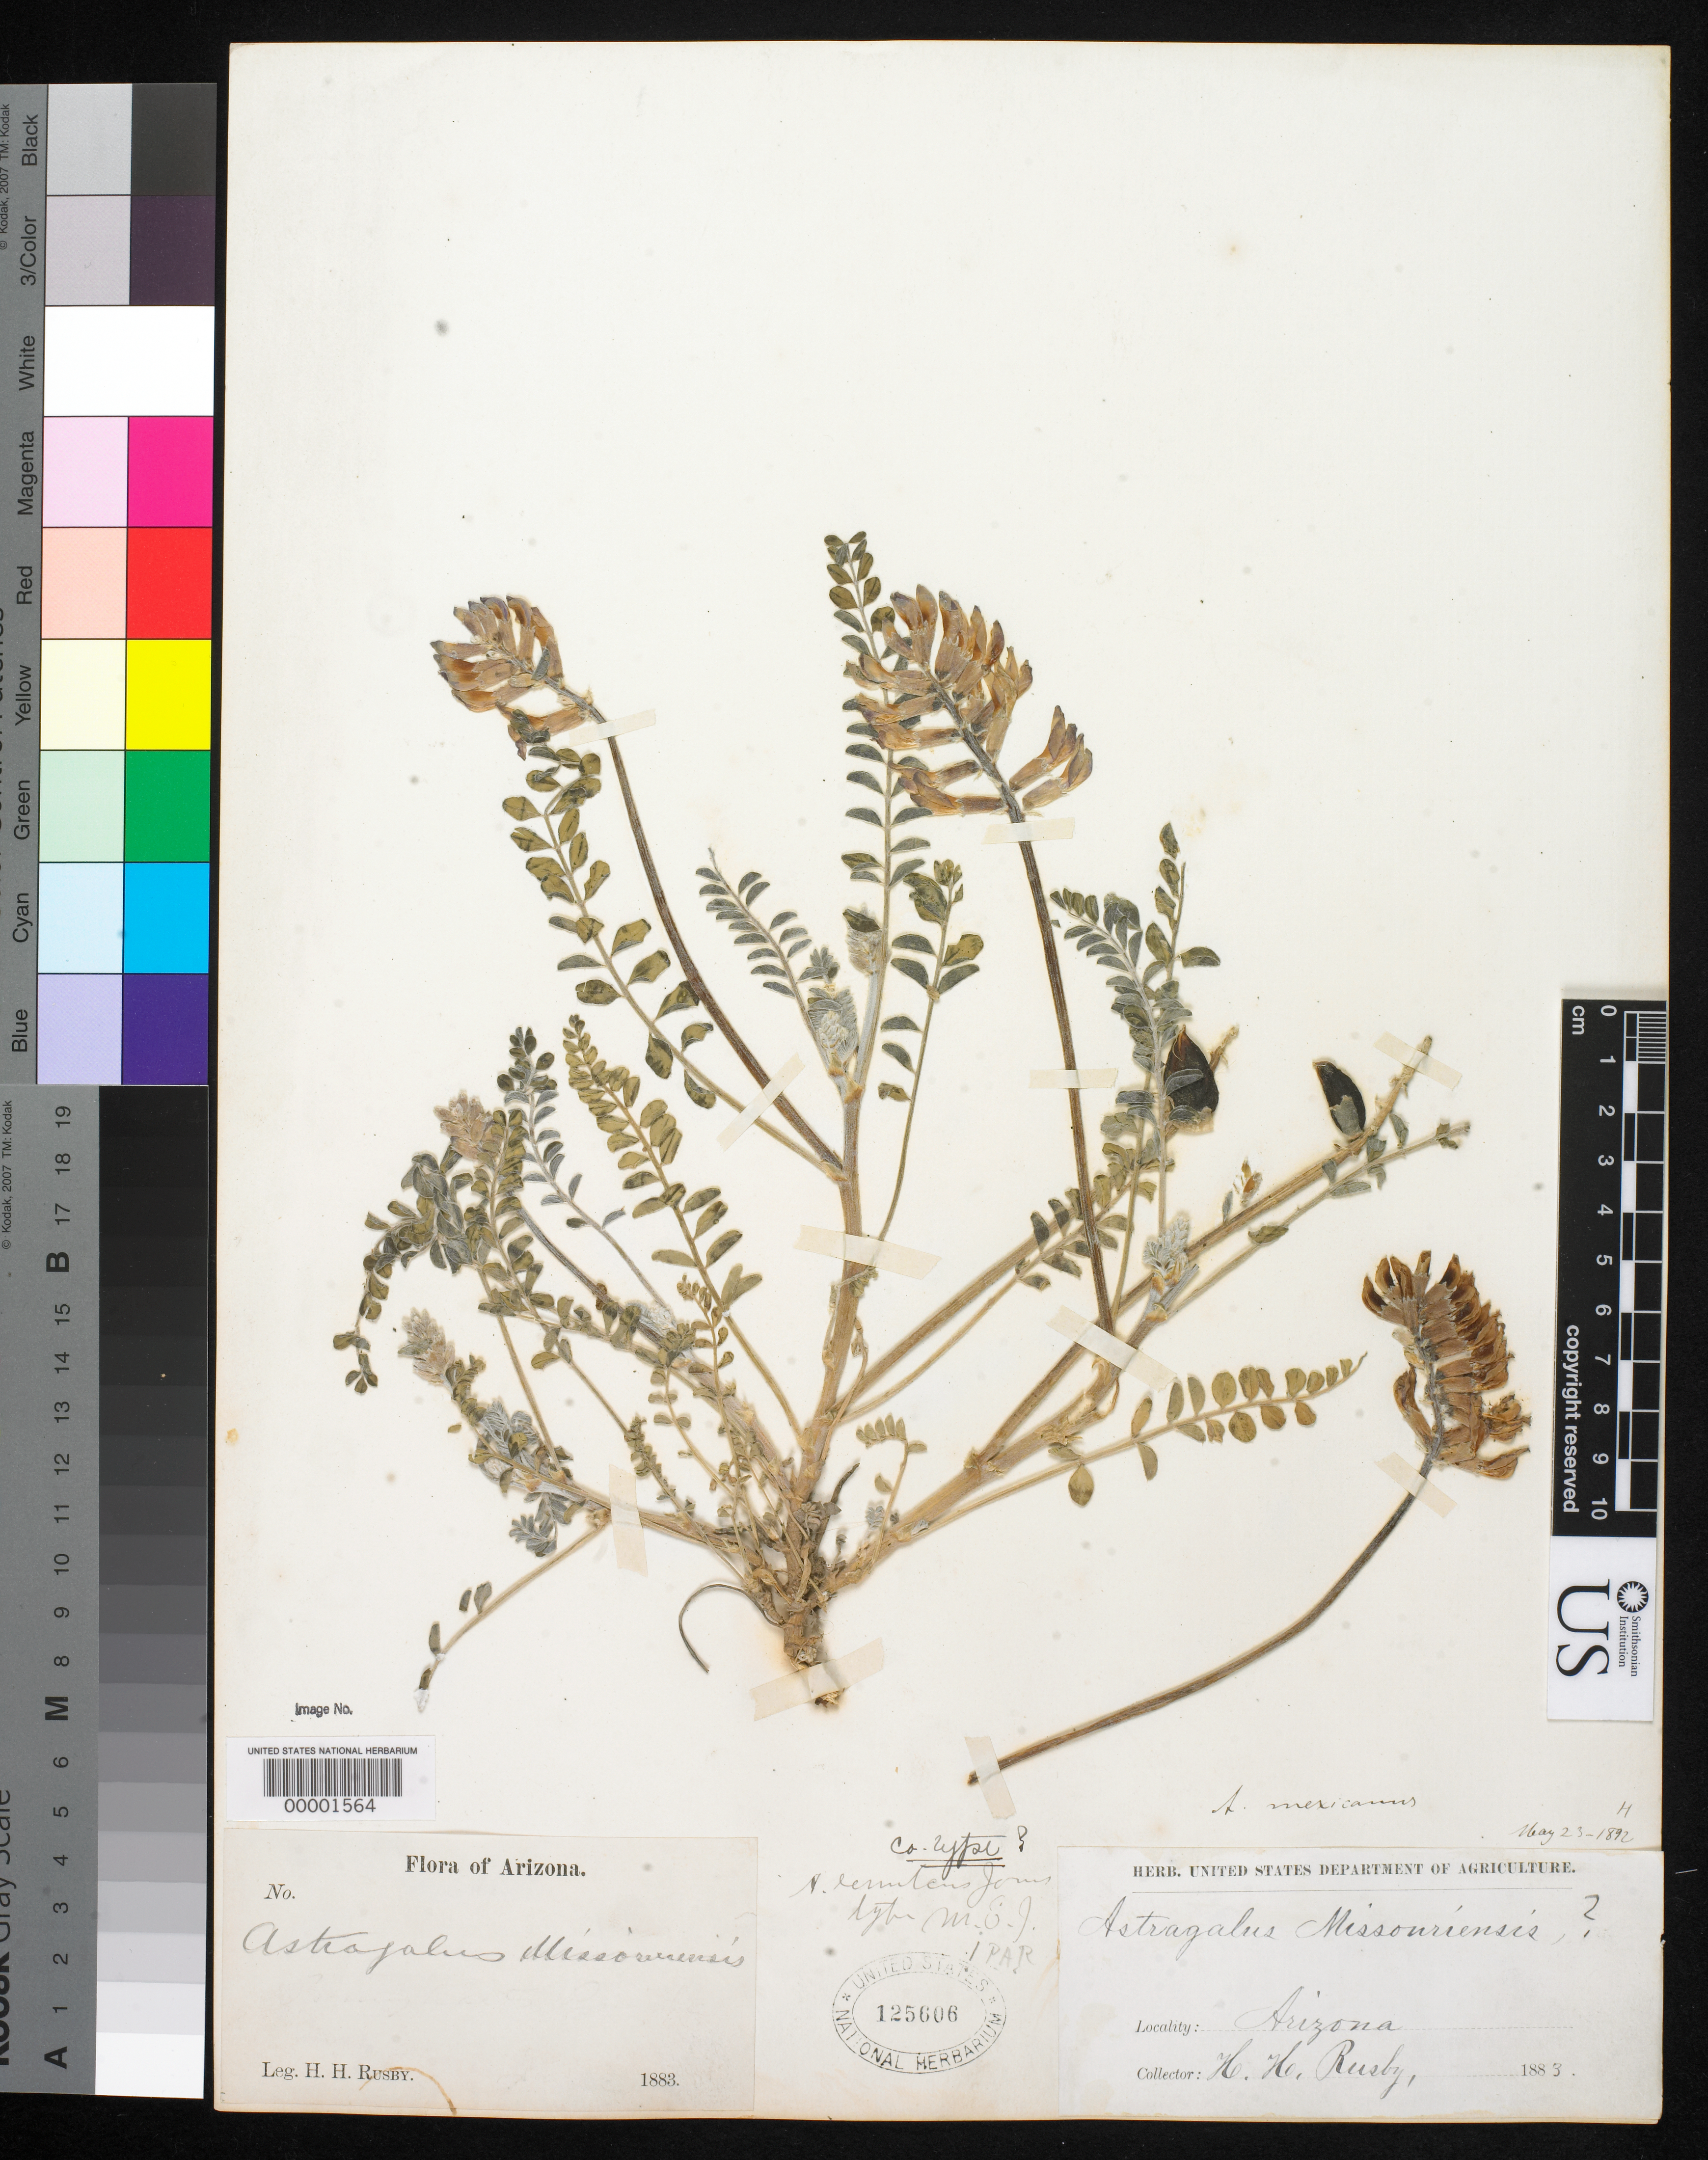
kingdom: Plantae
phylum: Tracheophyta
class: Magnoliopsida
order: Fabales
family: Fabaceae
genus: Astragalus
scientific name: Astragalus remulcus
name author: M.E. Jones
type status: Isosyntype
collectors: H. H. Rusby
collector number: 576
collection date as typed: May 1883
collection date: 1883-05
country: United States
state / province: Arizona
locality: Bangharte's Ranch.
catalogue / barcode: US 125606